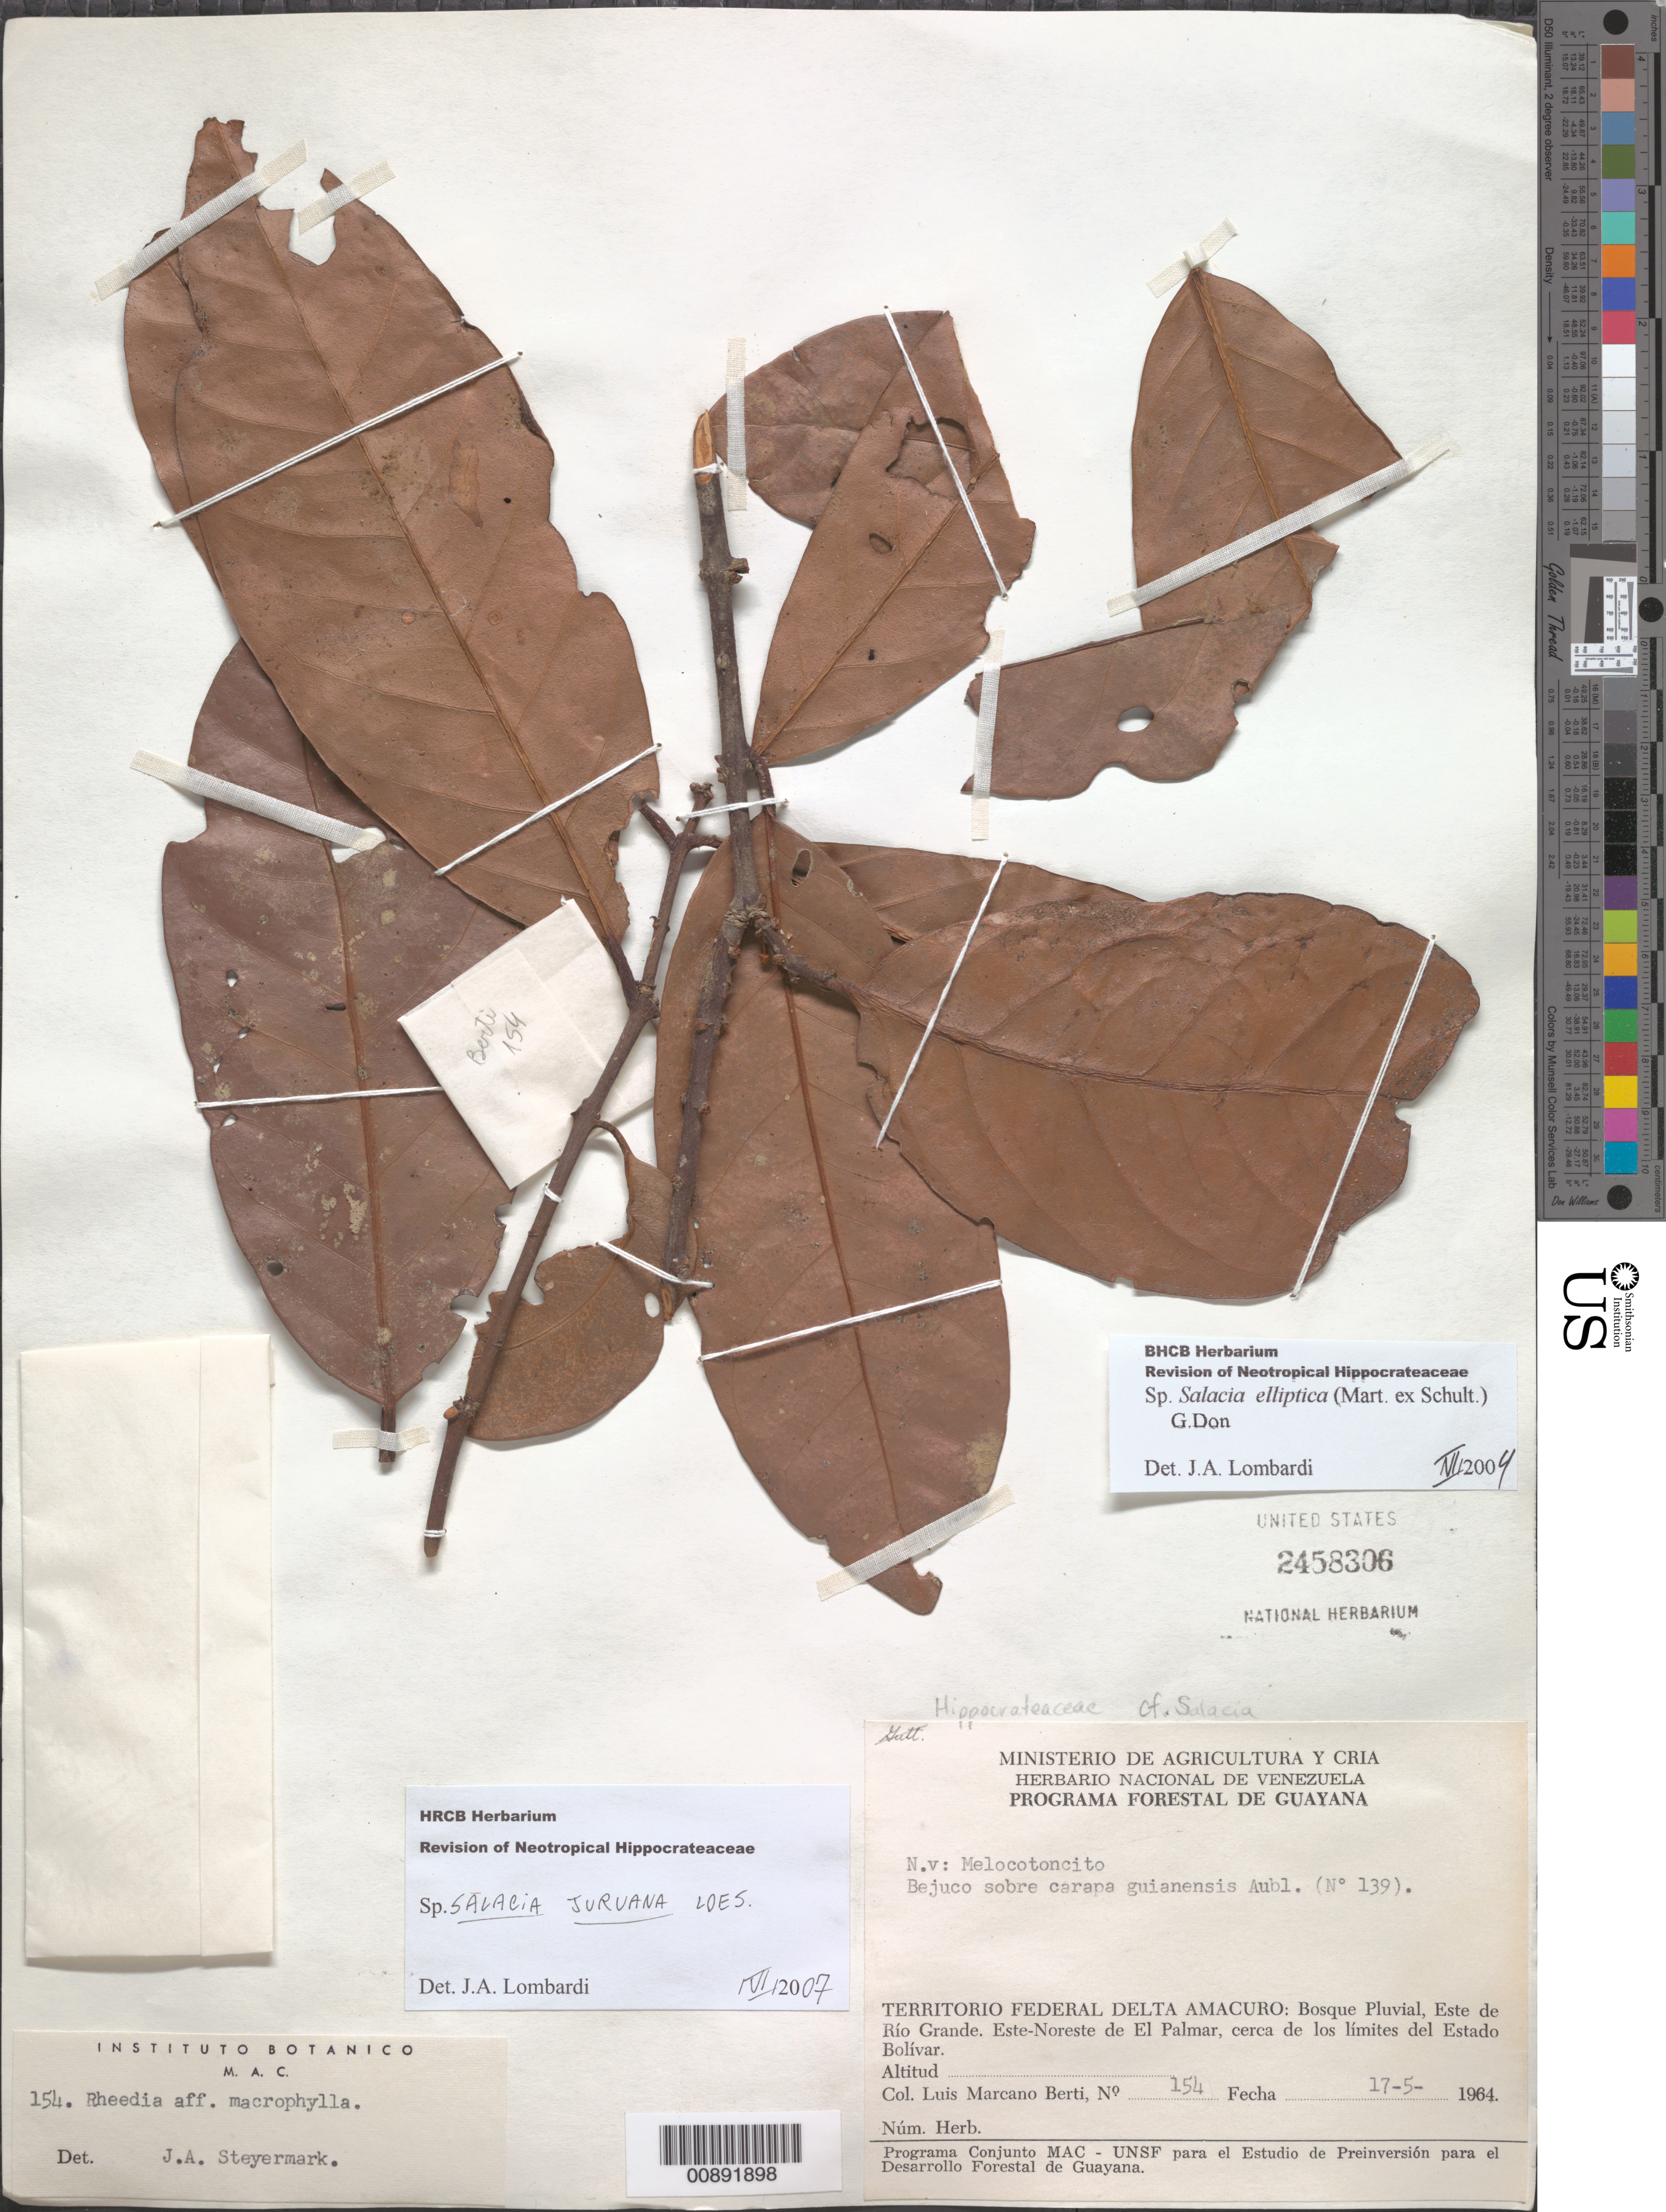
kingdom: Plantae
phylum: Tracheophyta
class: Magnoliopsida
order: Celastrales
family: Celastraceae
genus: Salacia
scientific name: Salacia juruana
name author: Loes.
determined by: Lombardi, Julio A.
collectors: L. Marcano-Berti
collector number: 154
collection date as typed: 17-May-64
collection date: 1964-05-17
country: Venezuela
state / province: Delta Amacuro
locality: Este de Río Grande, ENE de El Palmar, cerca de los limites del Estado Bolívar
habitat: Bosque pluvial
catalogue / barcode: US 2458306